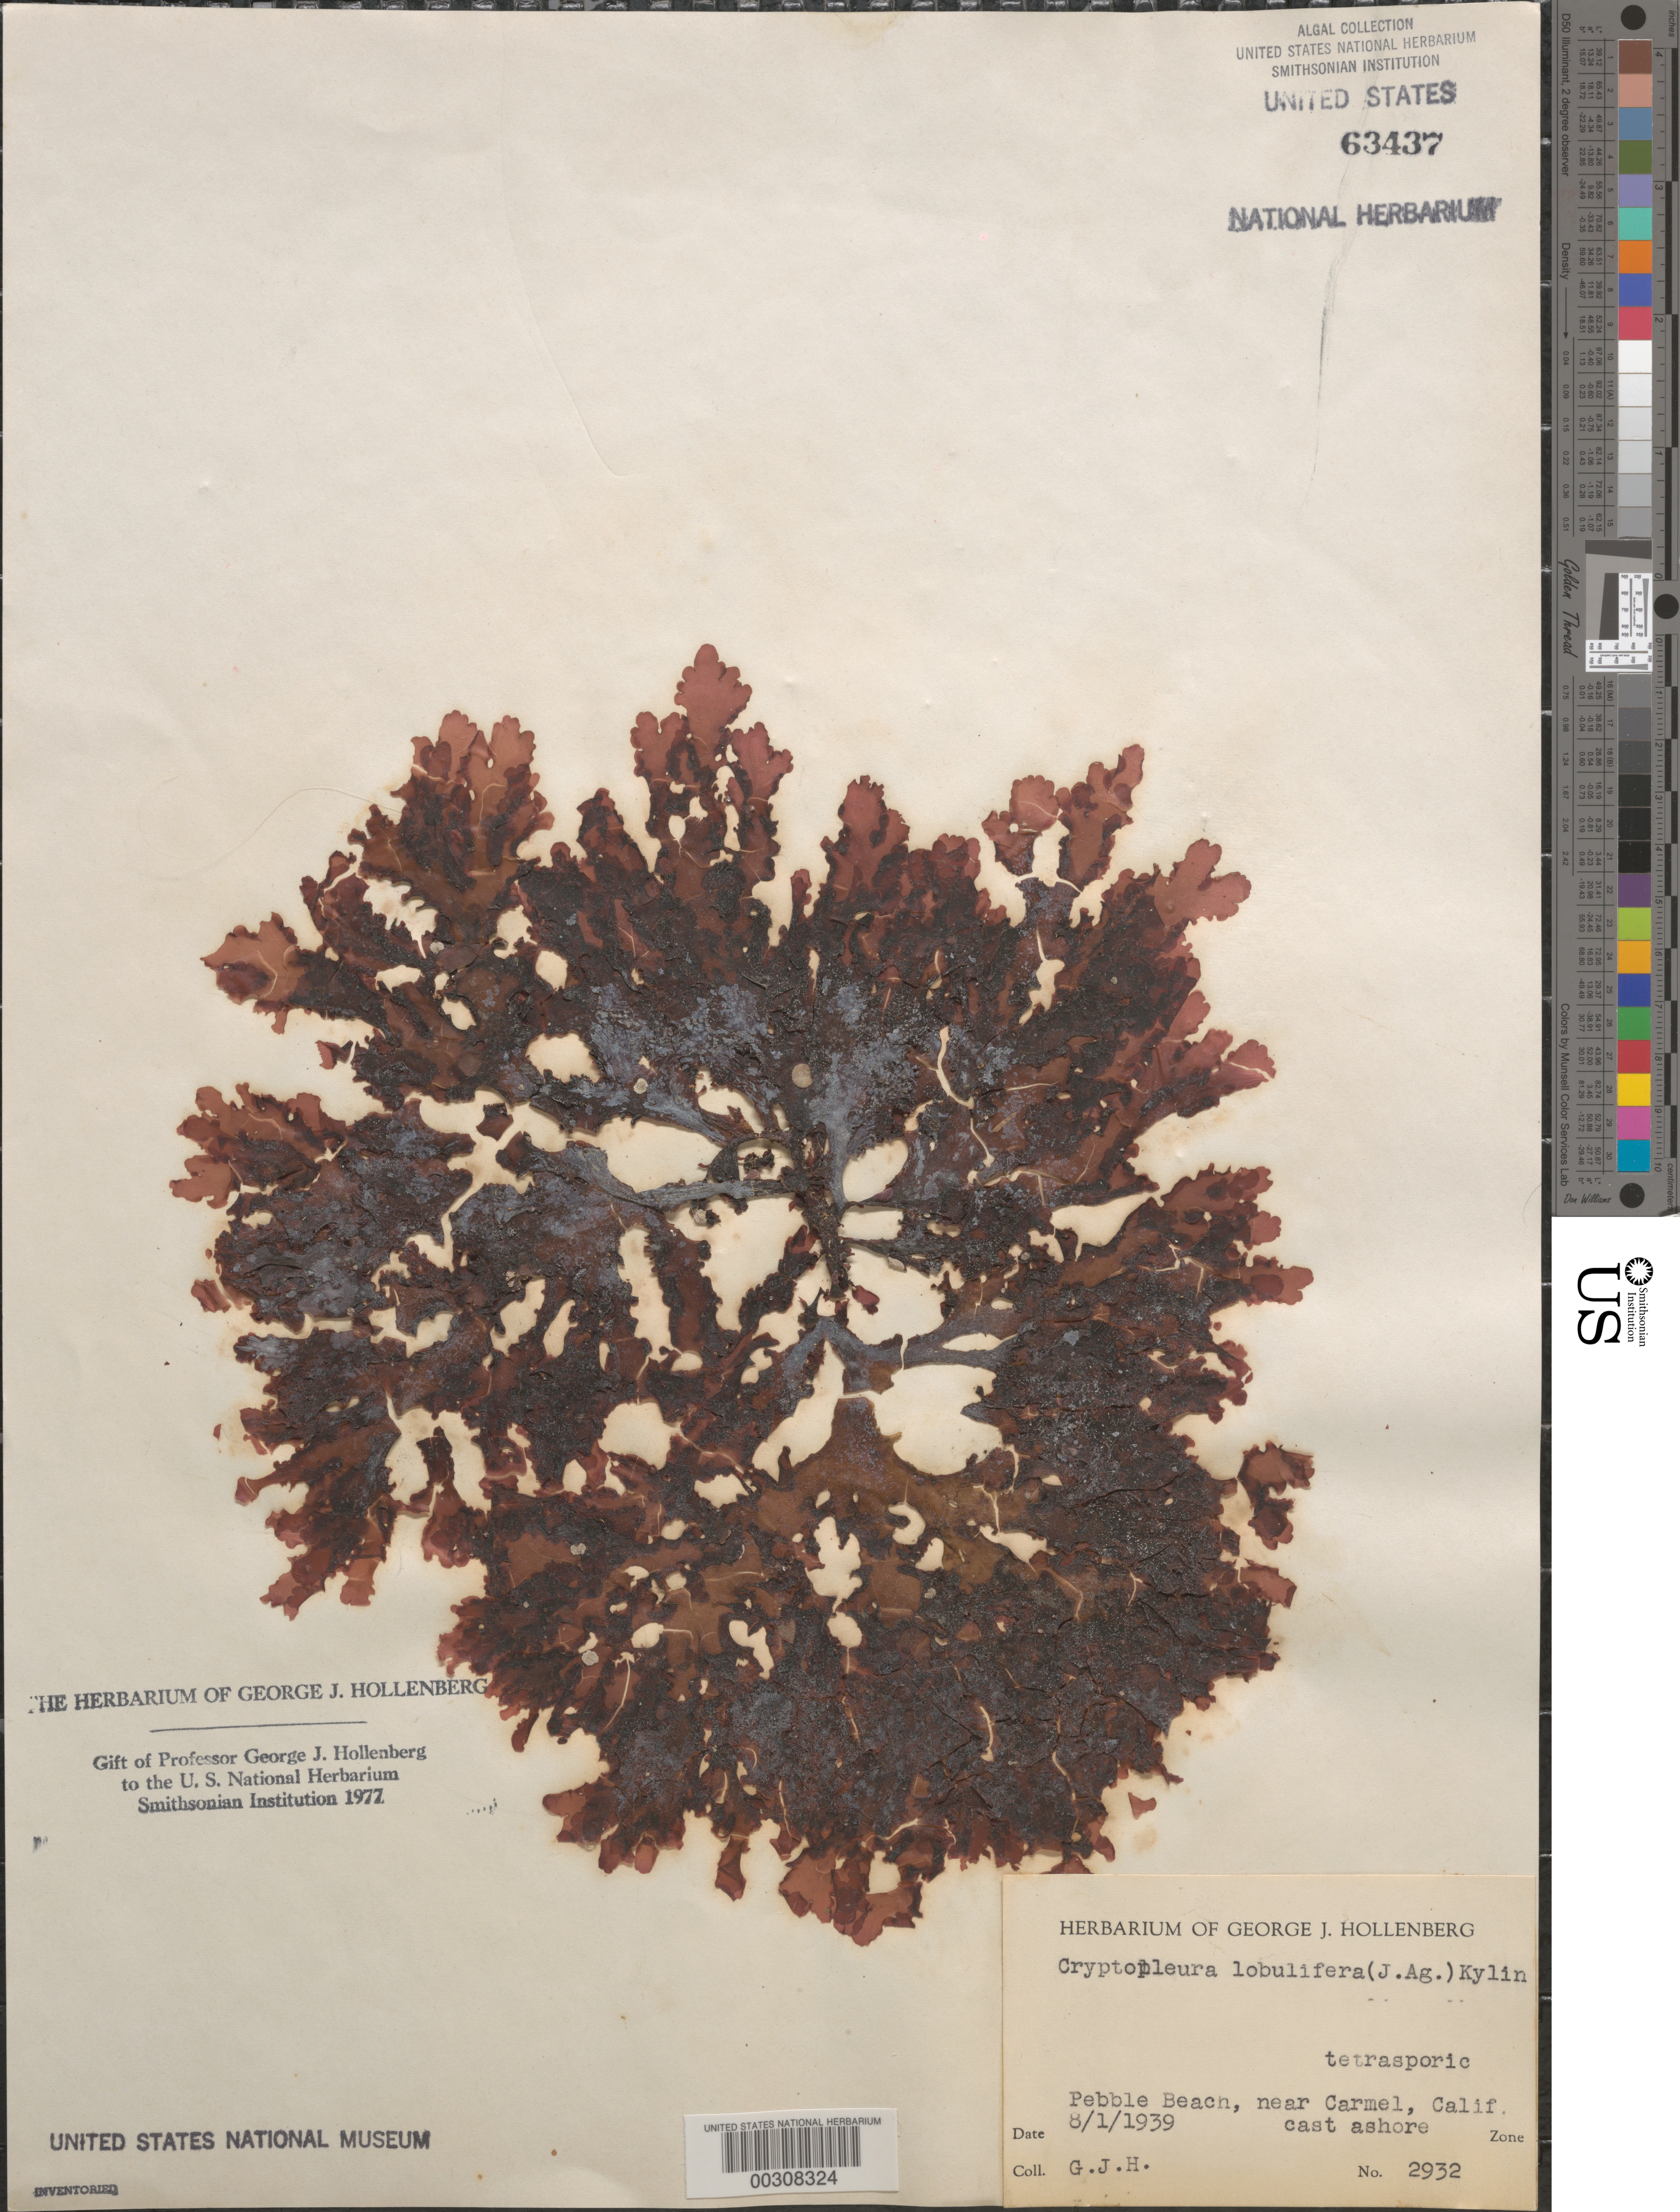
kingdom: Plantae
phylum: Rhodophyta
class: Florideophyceae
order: Ceramiales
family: Delesseriaceae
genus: Cryptopleura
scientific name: Cryptopleura lobulifera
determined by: Hollenberg, George J.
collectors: G. Hollenberg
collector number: GJH 2932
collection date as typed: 01 Aug 1939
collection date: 1939-08-01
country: United States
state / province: California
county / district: Monterey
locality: Pebble Beach, near Carmel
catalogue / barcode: US 63437